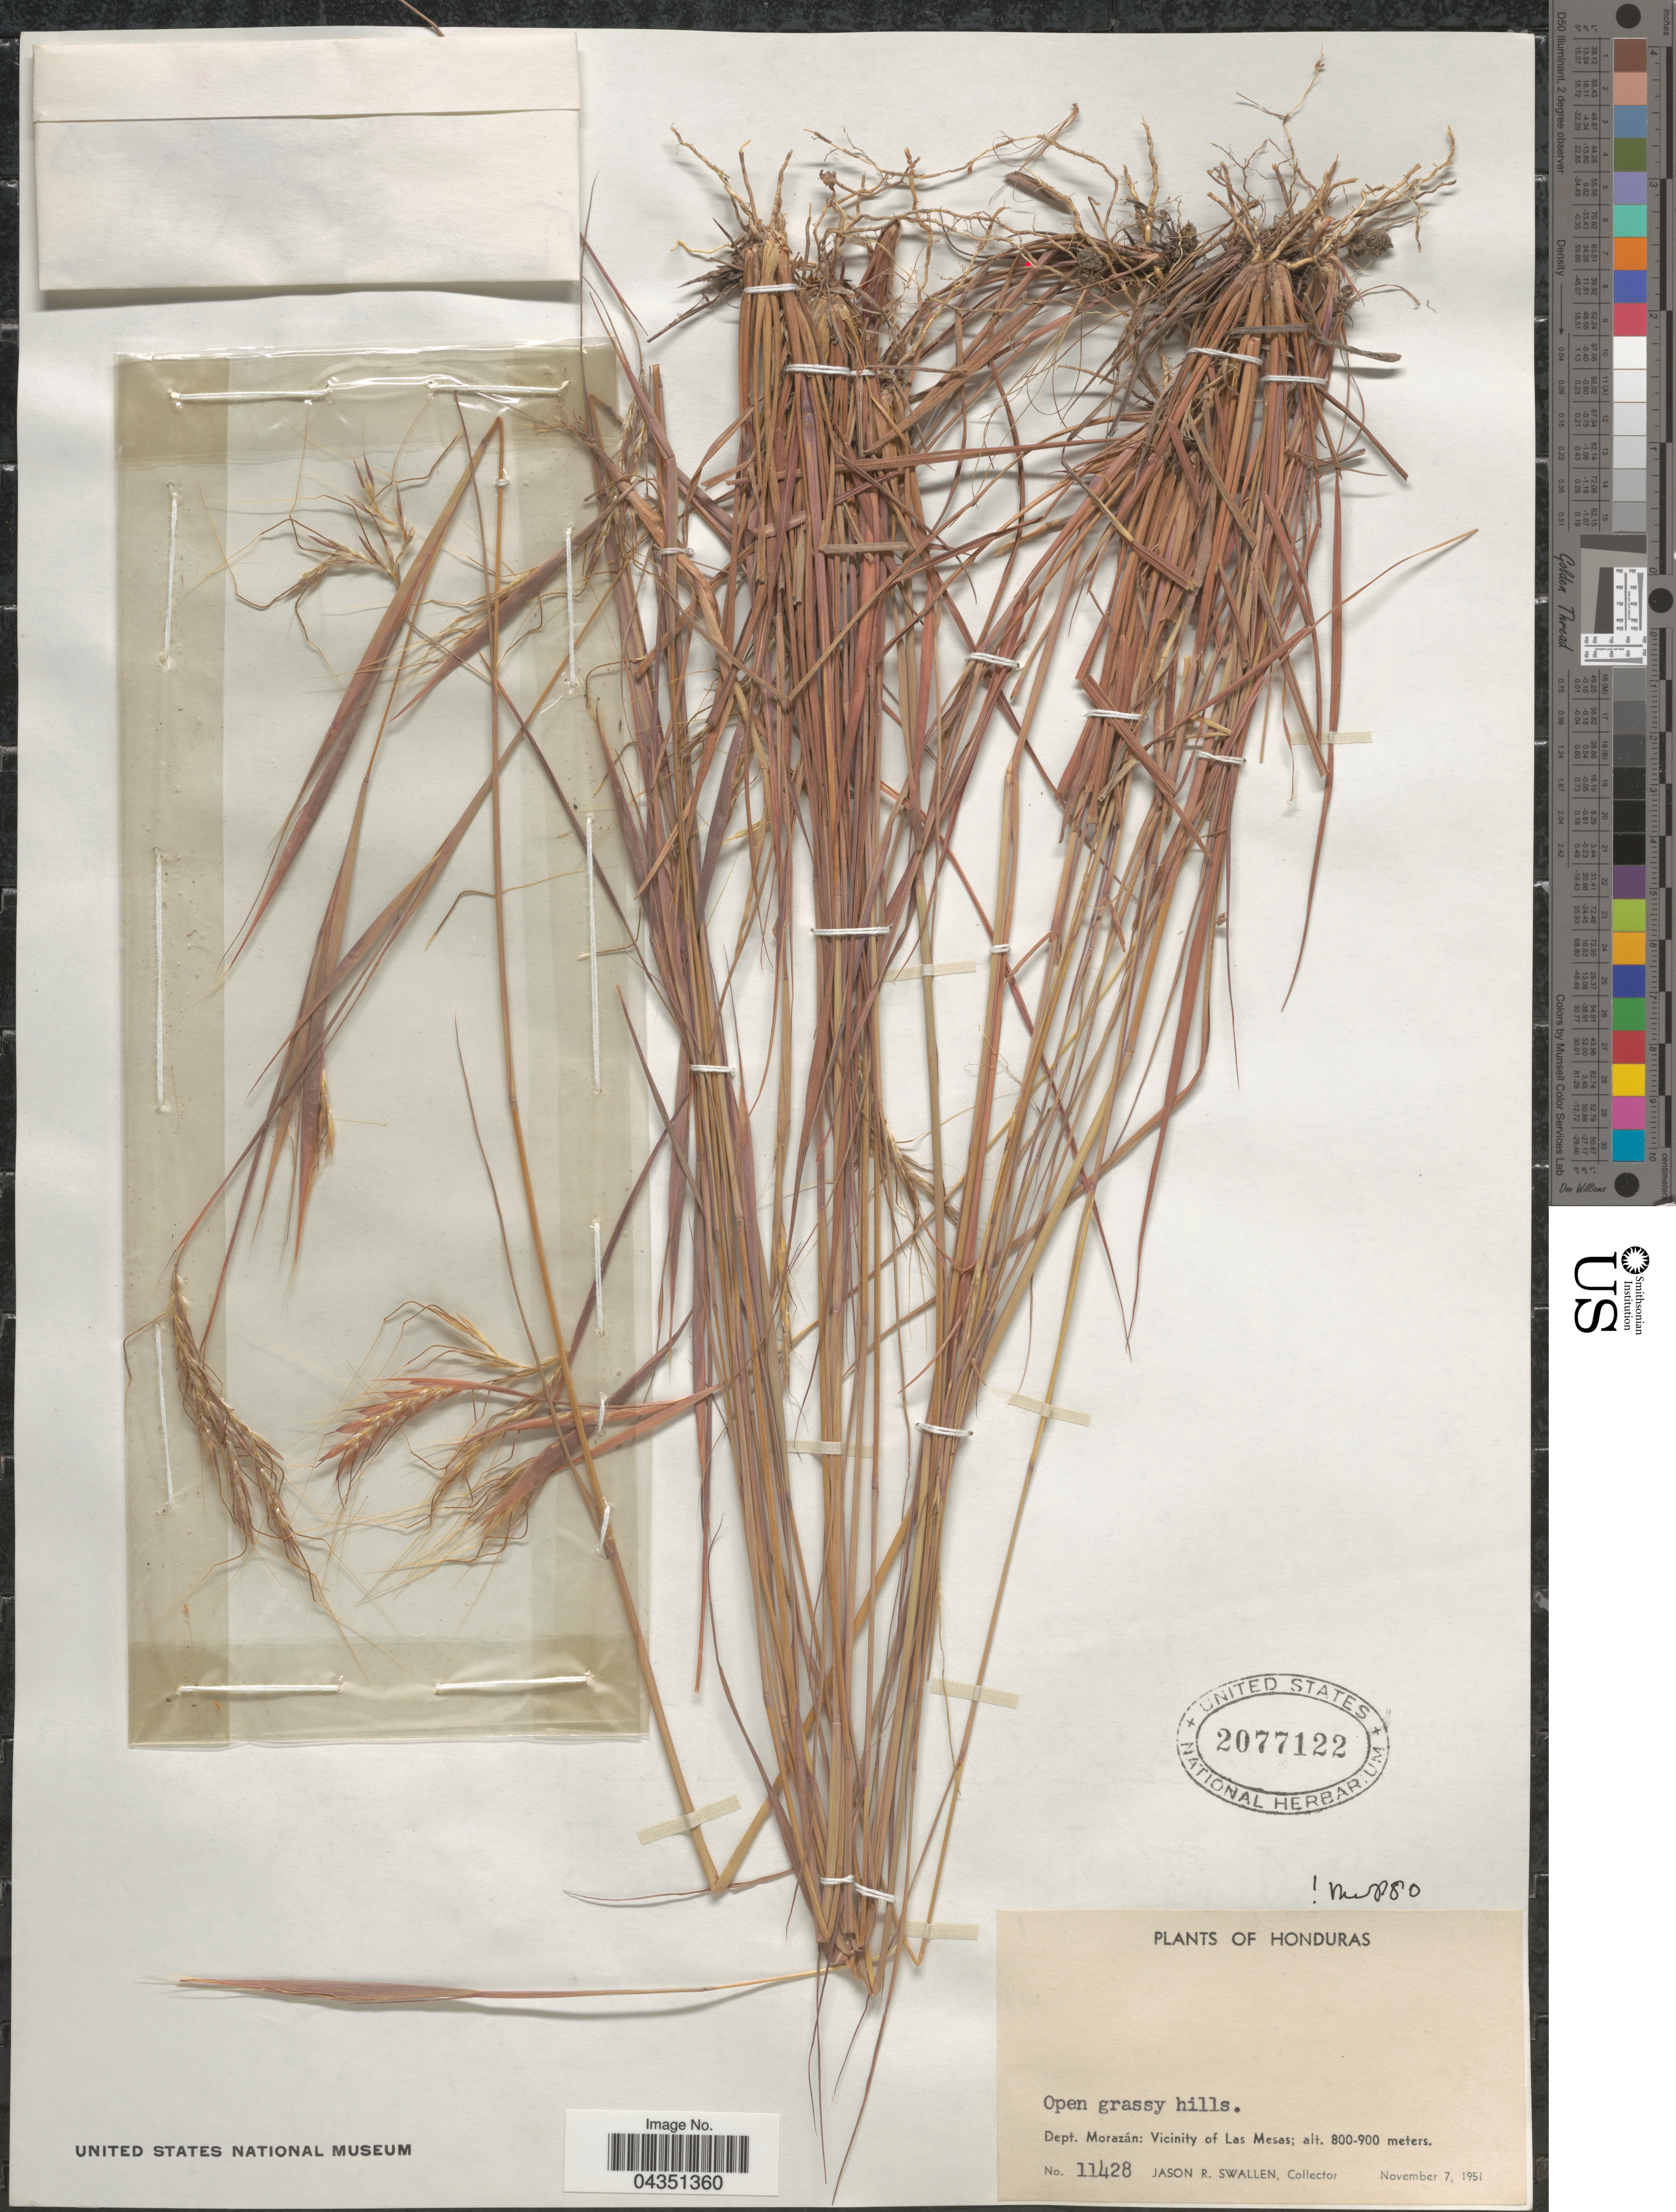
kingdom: Plantae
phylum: Tracheophyta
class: Liliopsida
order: Poales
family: Poaceae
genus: Diectomis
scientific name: Diectomis fastigiata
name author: (Sw.) P. Beauv.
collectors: J. R. Swallen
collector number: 11428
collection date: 1951-11-07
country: Honduras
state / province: Fco. Morazán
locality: Dept. Morazán: Vicinity of Las Mesas.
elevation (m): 800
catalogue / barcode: US 2077122